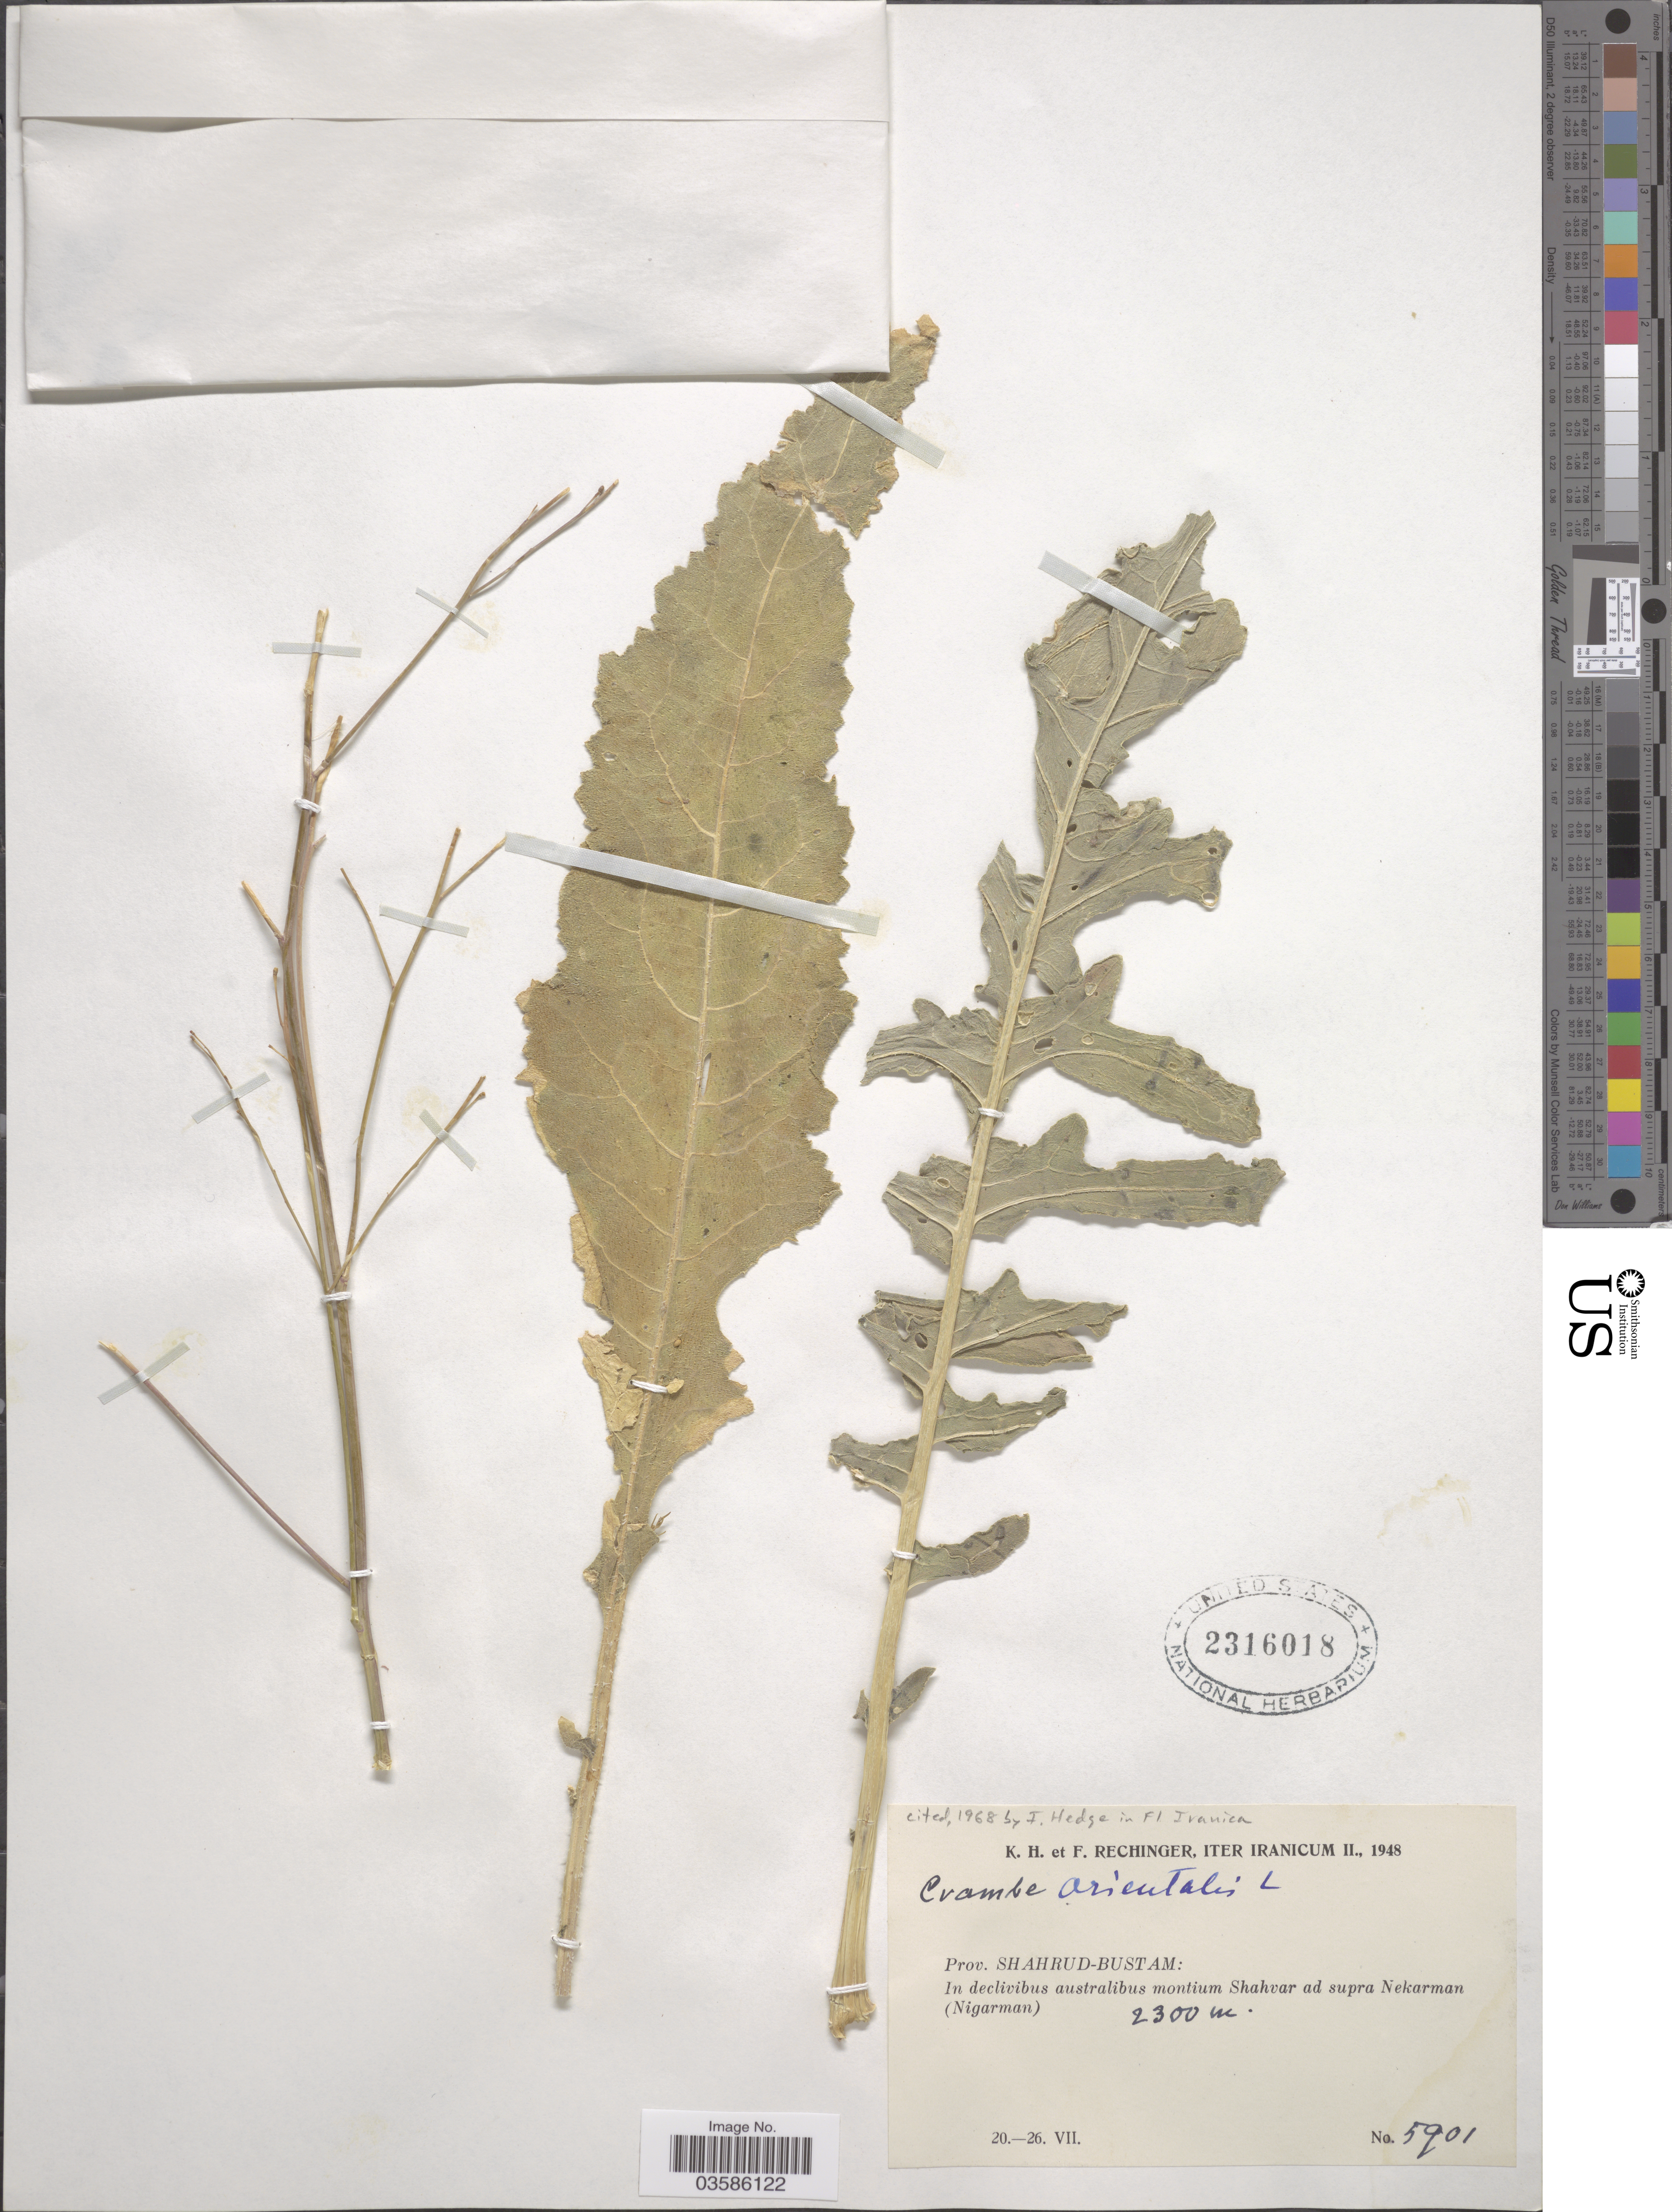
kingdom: Plantae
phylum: Tracheophyta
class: Magnoliopsida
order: Brassicales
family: Brassicaceae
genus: Crambe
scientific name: Crambe orientalis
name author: L.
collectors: K. H. Rechinger & F. Rechinger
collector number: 5901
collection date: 1948-07-20/1948-07-26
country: Iran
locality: Prov. Shahrud-Bustam: In declivibus australibus montium Shahvar ad supra Nekarman (Nigarman).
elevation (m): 2300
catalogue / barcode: US 2316018